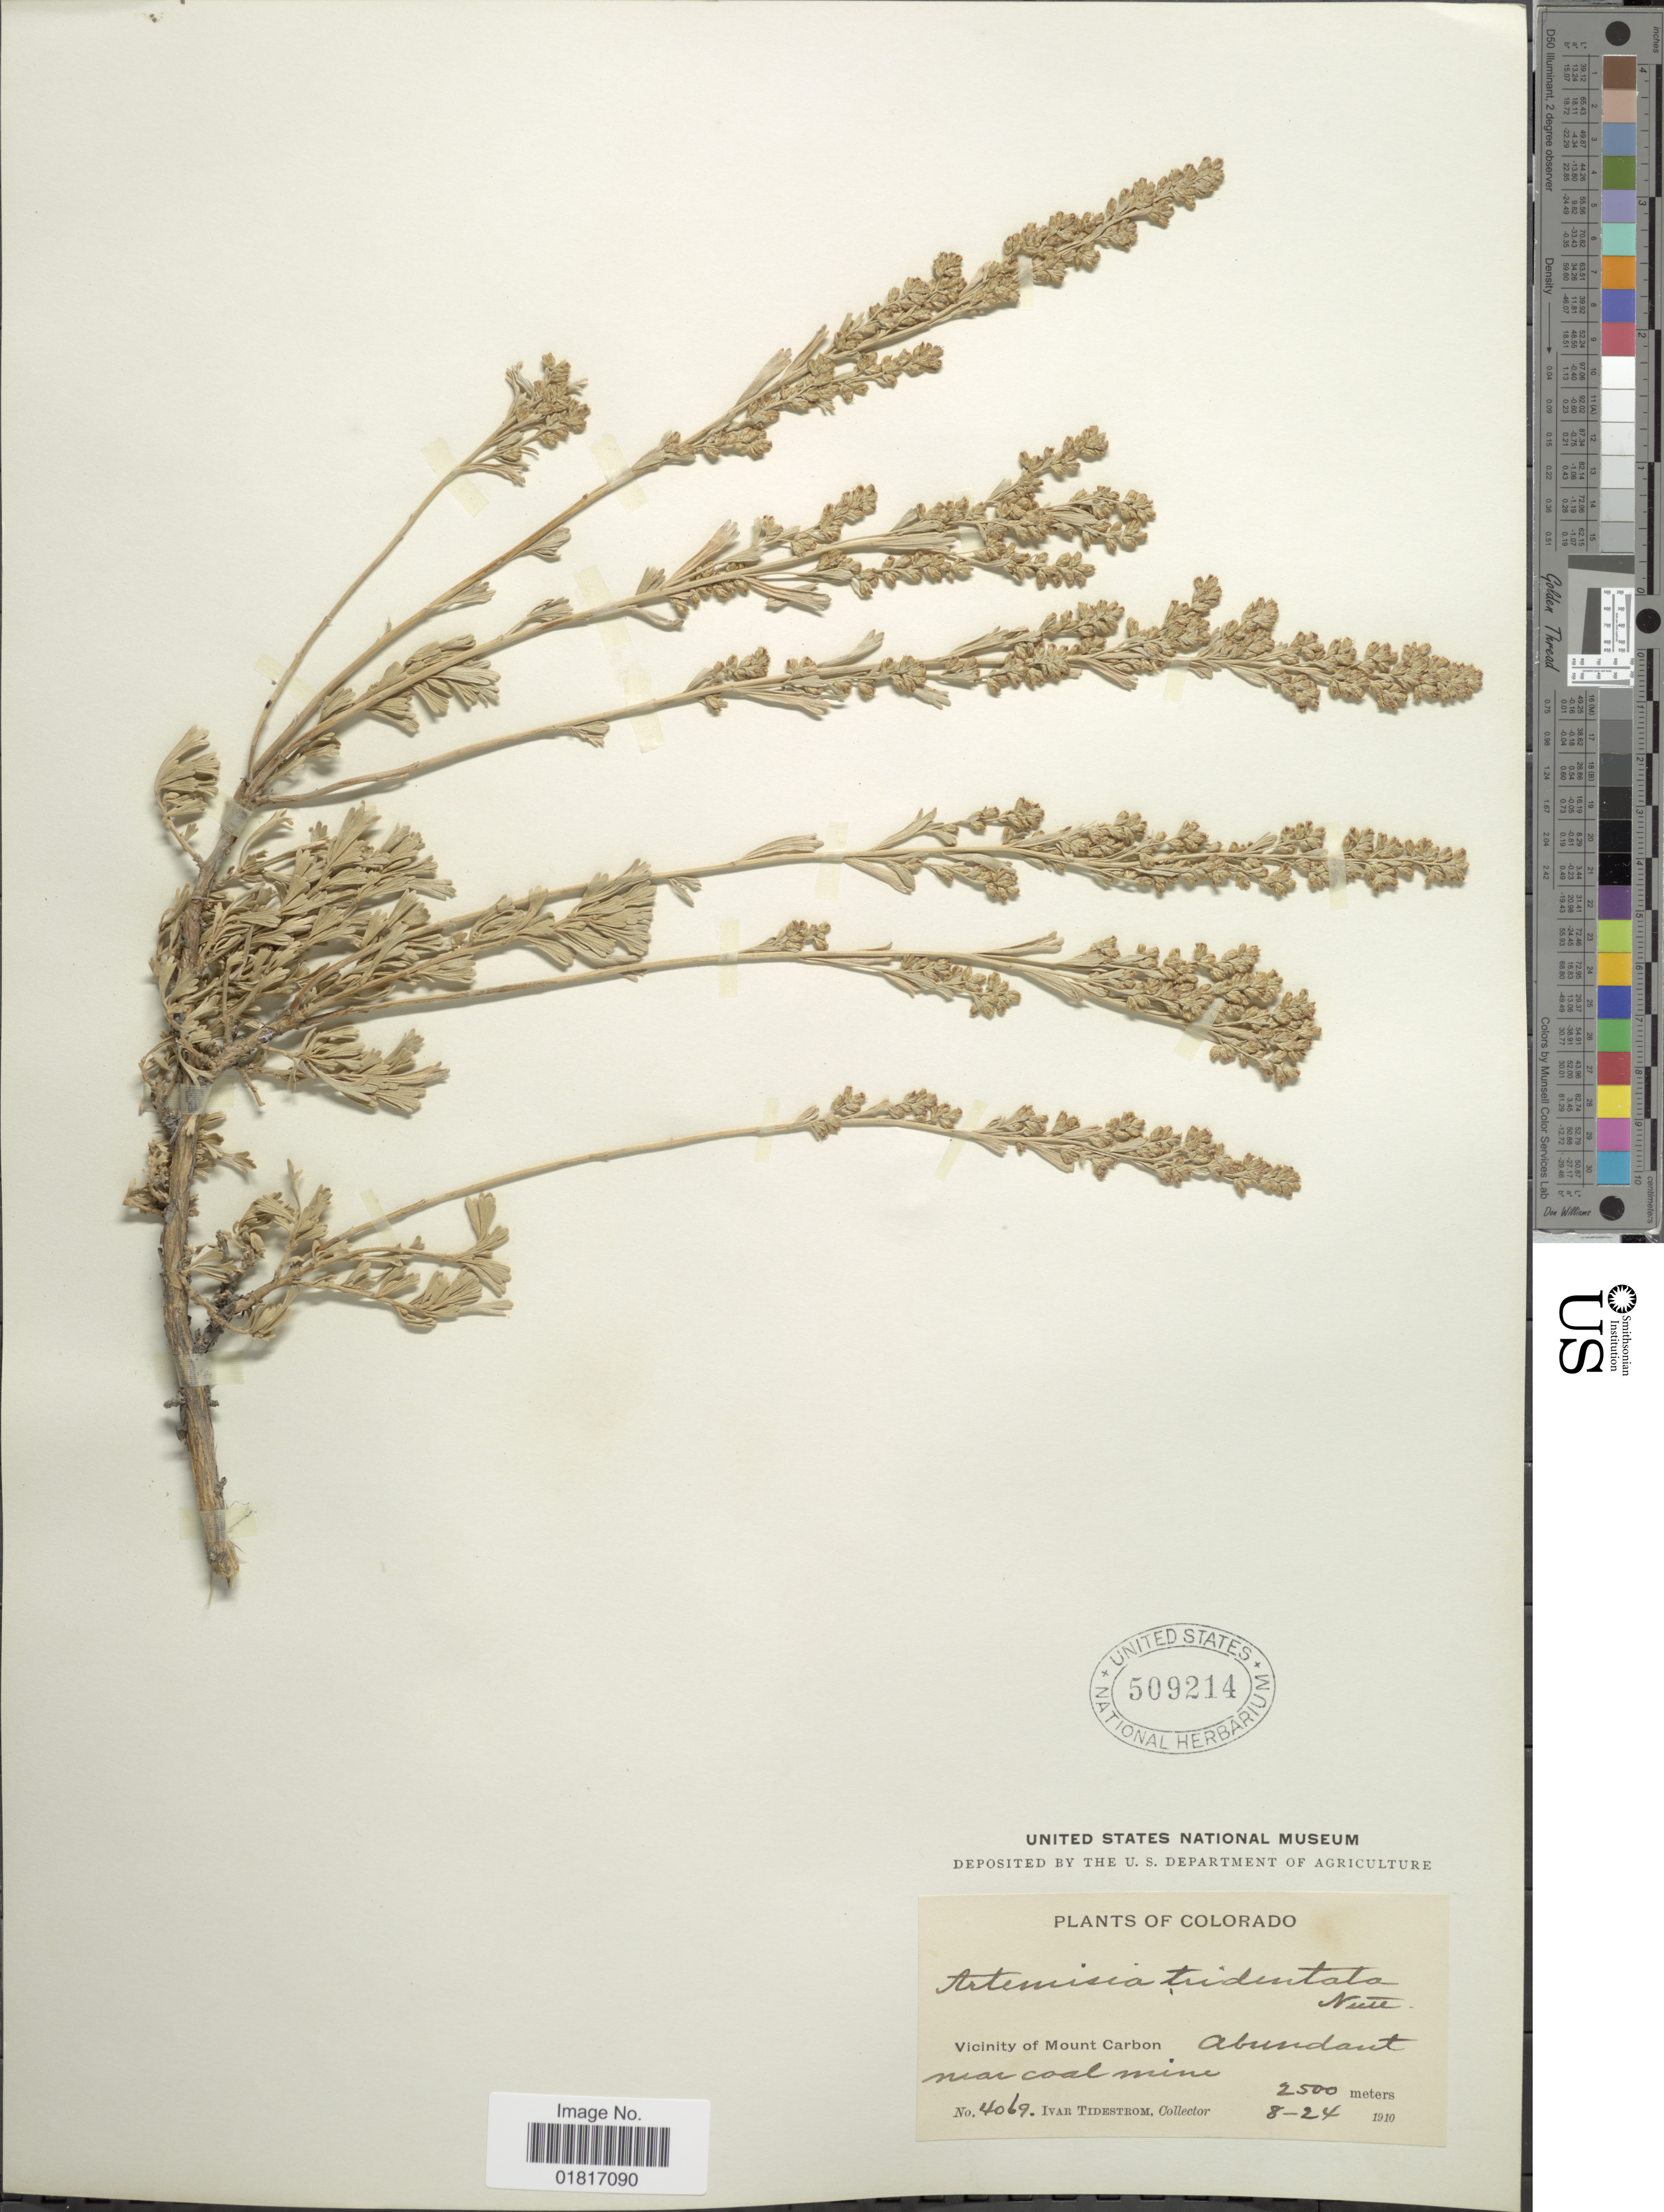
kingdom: Plantae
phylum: Tracheophyta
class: Magnoliopsida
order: Asterales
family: Asteraceae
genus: Artemisia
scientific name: Artemisia tridentata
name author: Nutt.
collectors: I. F. Tidestrom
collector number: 4096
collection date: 1910-08-24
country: United States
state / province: Colorado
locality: Vicinity of Mount Carbon Abundant near coalmine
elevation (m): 2500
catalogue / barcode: US 509214